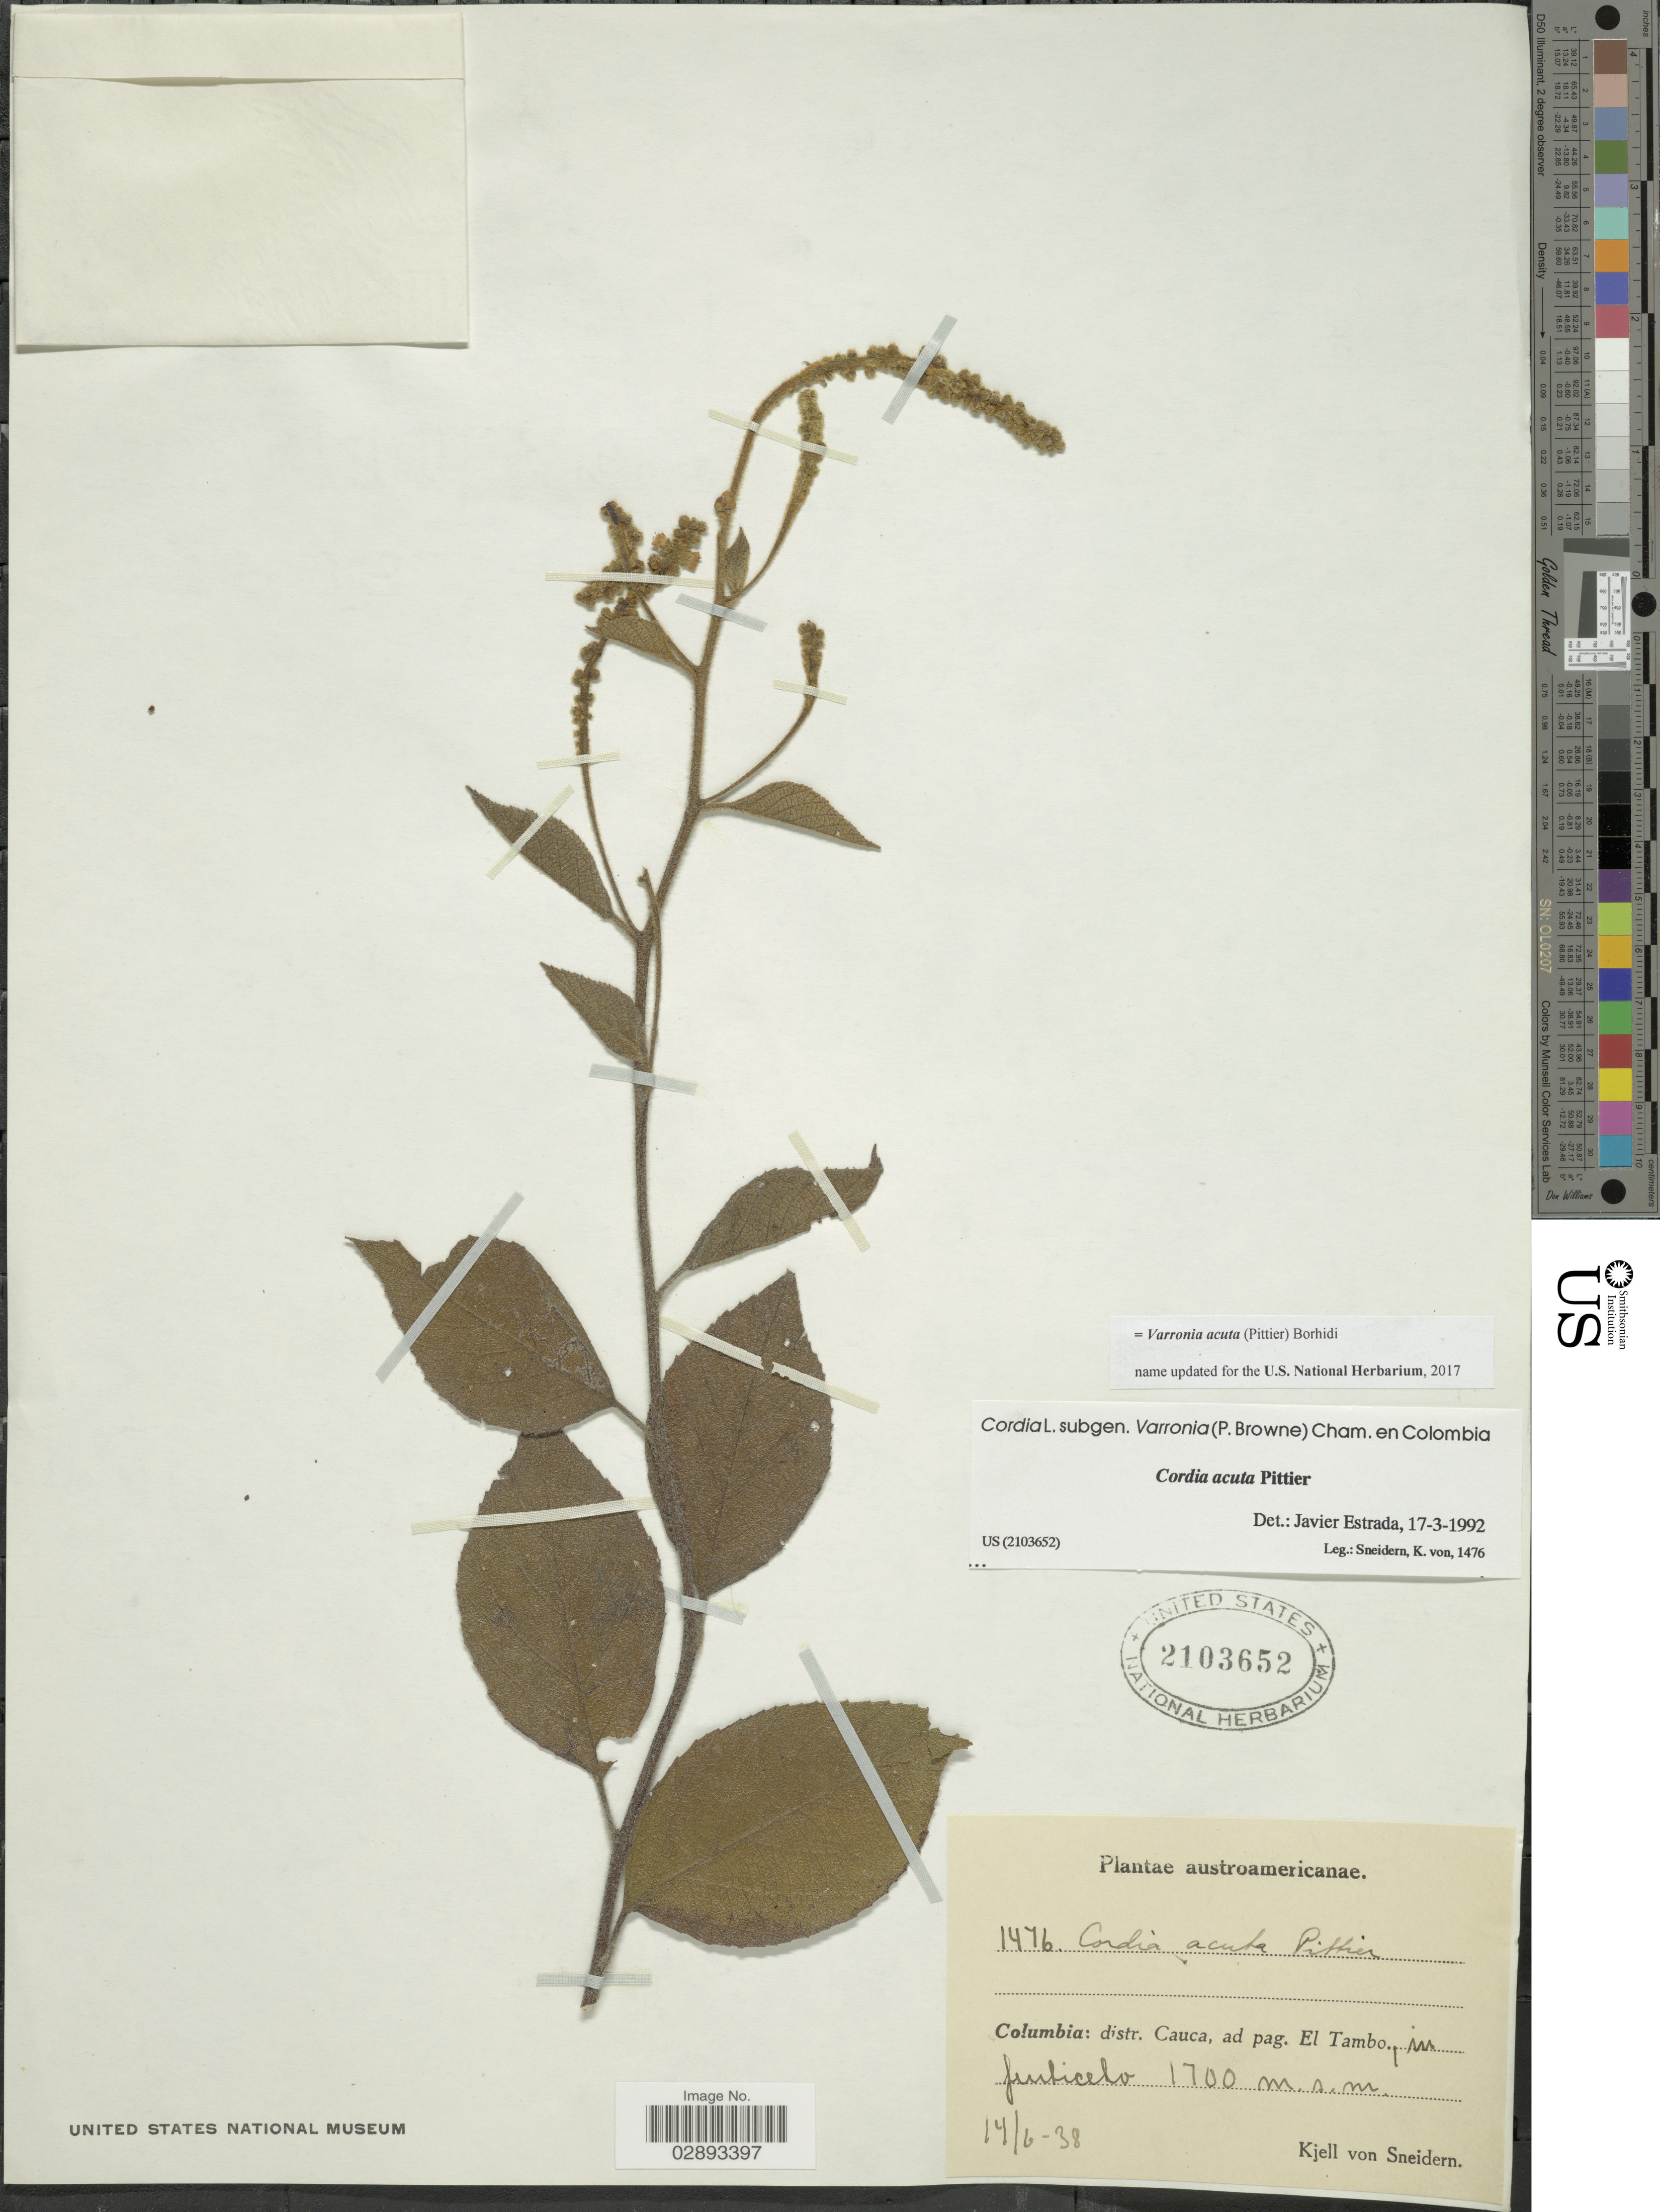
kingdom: Plantae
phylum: Tracheophyta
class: Magnoliopsida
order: Boraginales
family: Cordiaceae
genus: Varronia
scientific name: Varronia acuta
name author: (Pittier) Borhidi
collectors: K. von Sneidern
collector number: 1476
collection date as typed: Transcribed d/m/y: 14/6/38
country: Colombia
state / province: Cauca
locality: Columbia: distr. Cauca, ad pag. El Tambo.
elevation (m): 1700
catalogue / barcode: US 2103652